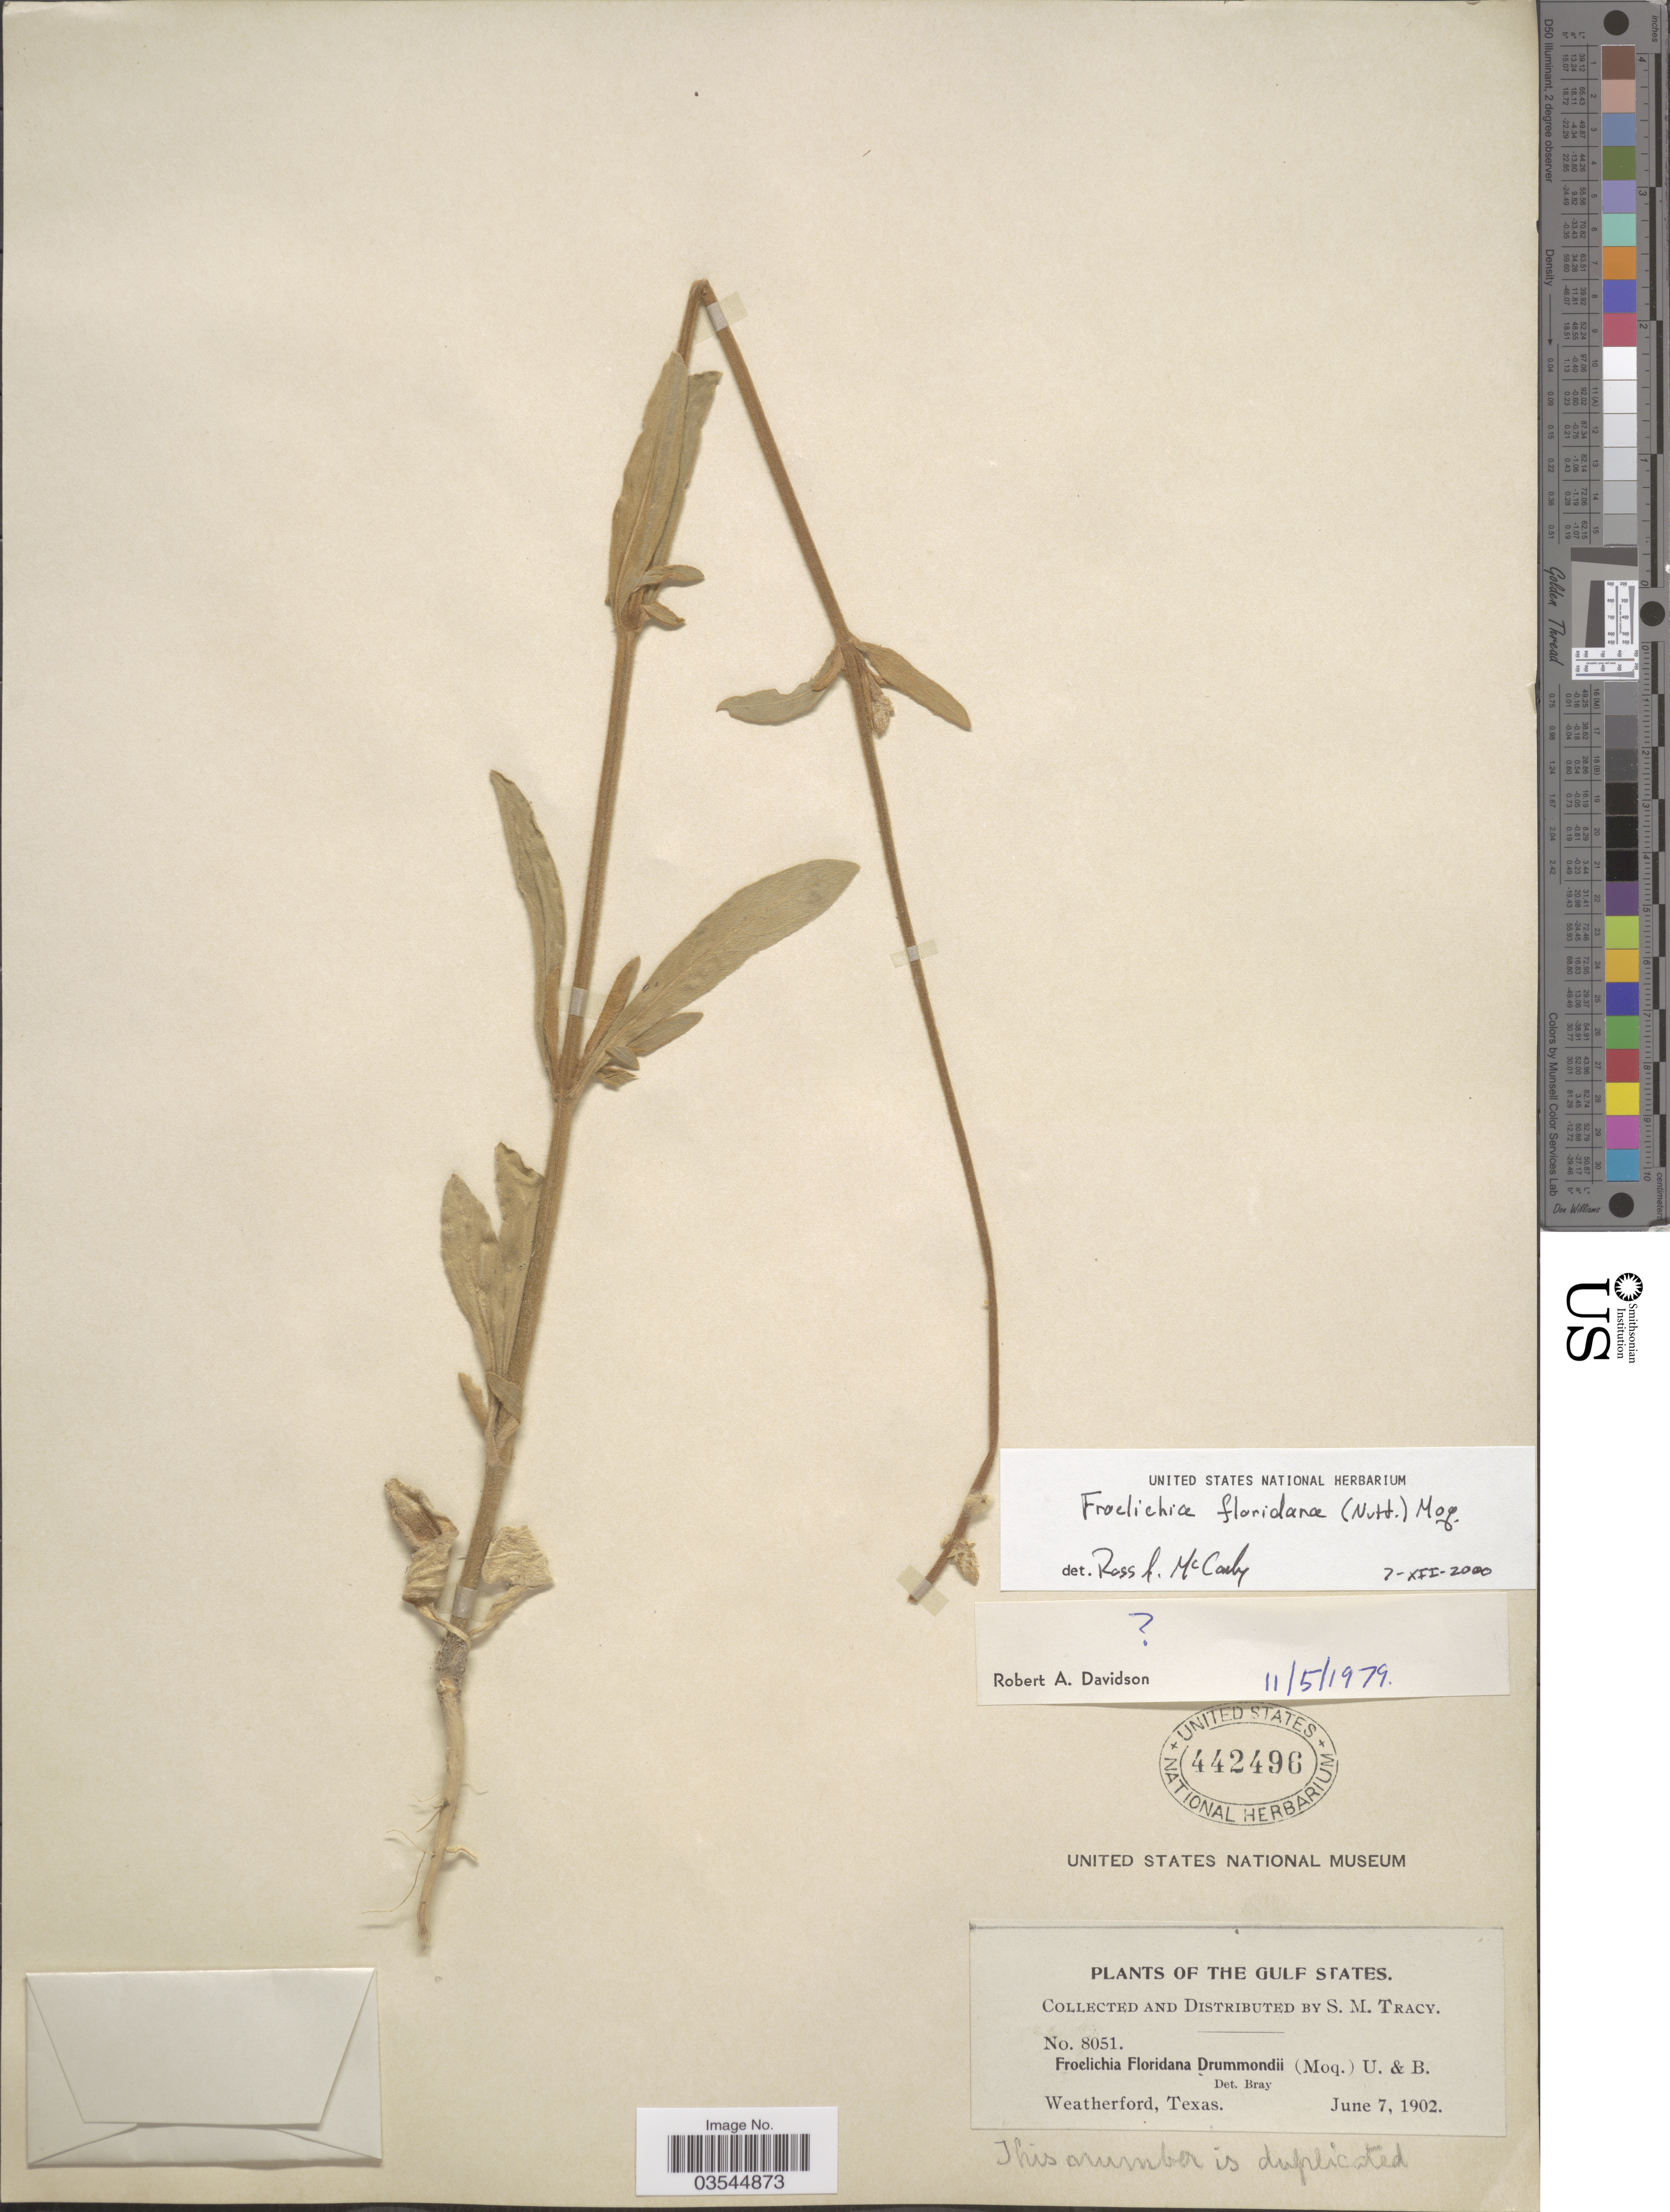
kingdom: Plantae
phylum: Tracheophyta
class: Magnoliopsida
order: Caryophyllales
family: Amaranthaceae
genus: Froelichia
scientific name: Froelichia floridana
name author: (Nutt.) Moq.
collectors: S. M. Tracy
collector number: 8051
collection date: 1902-06-07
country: United States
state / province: Texas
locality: Gulf States. Weatherford.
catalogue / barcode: US 442496